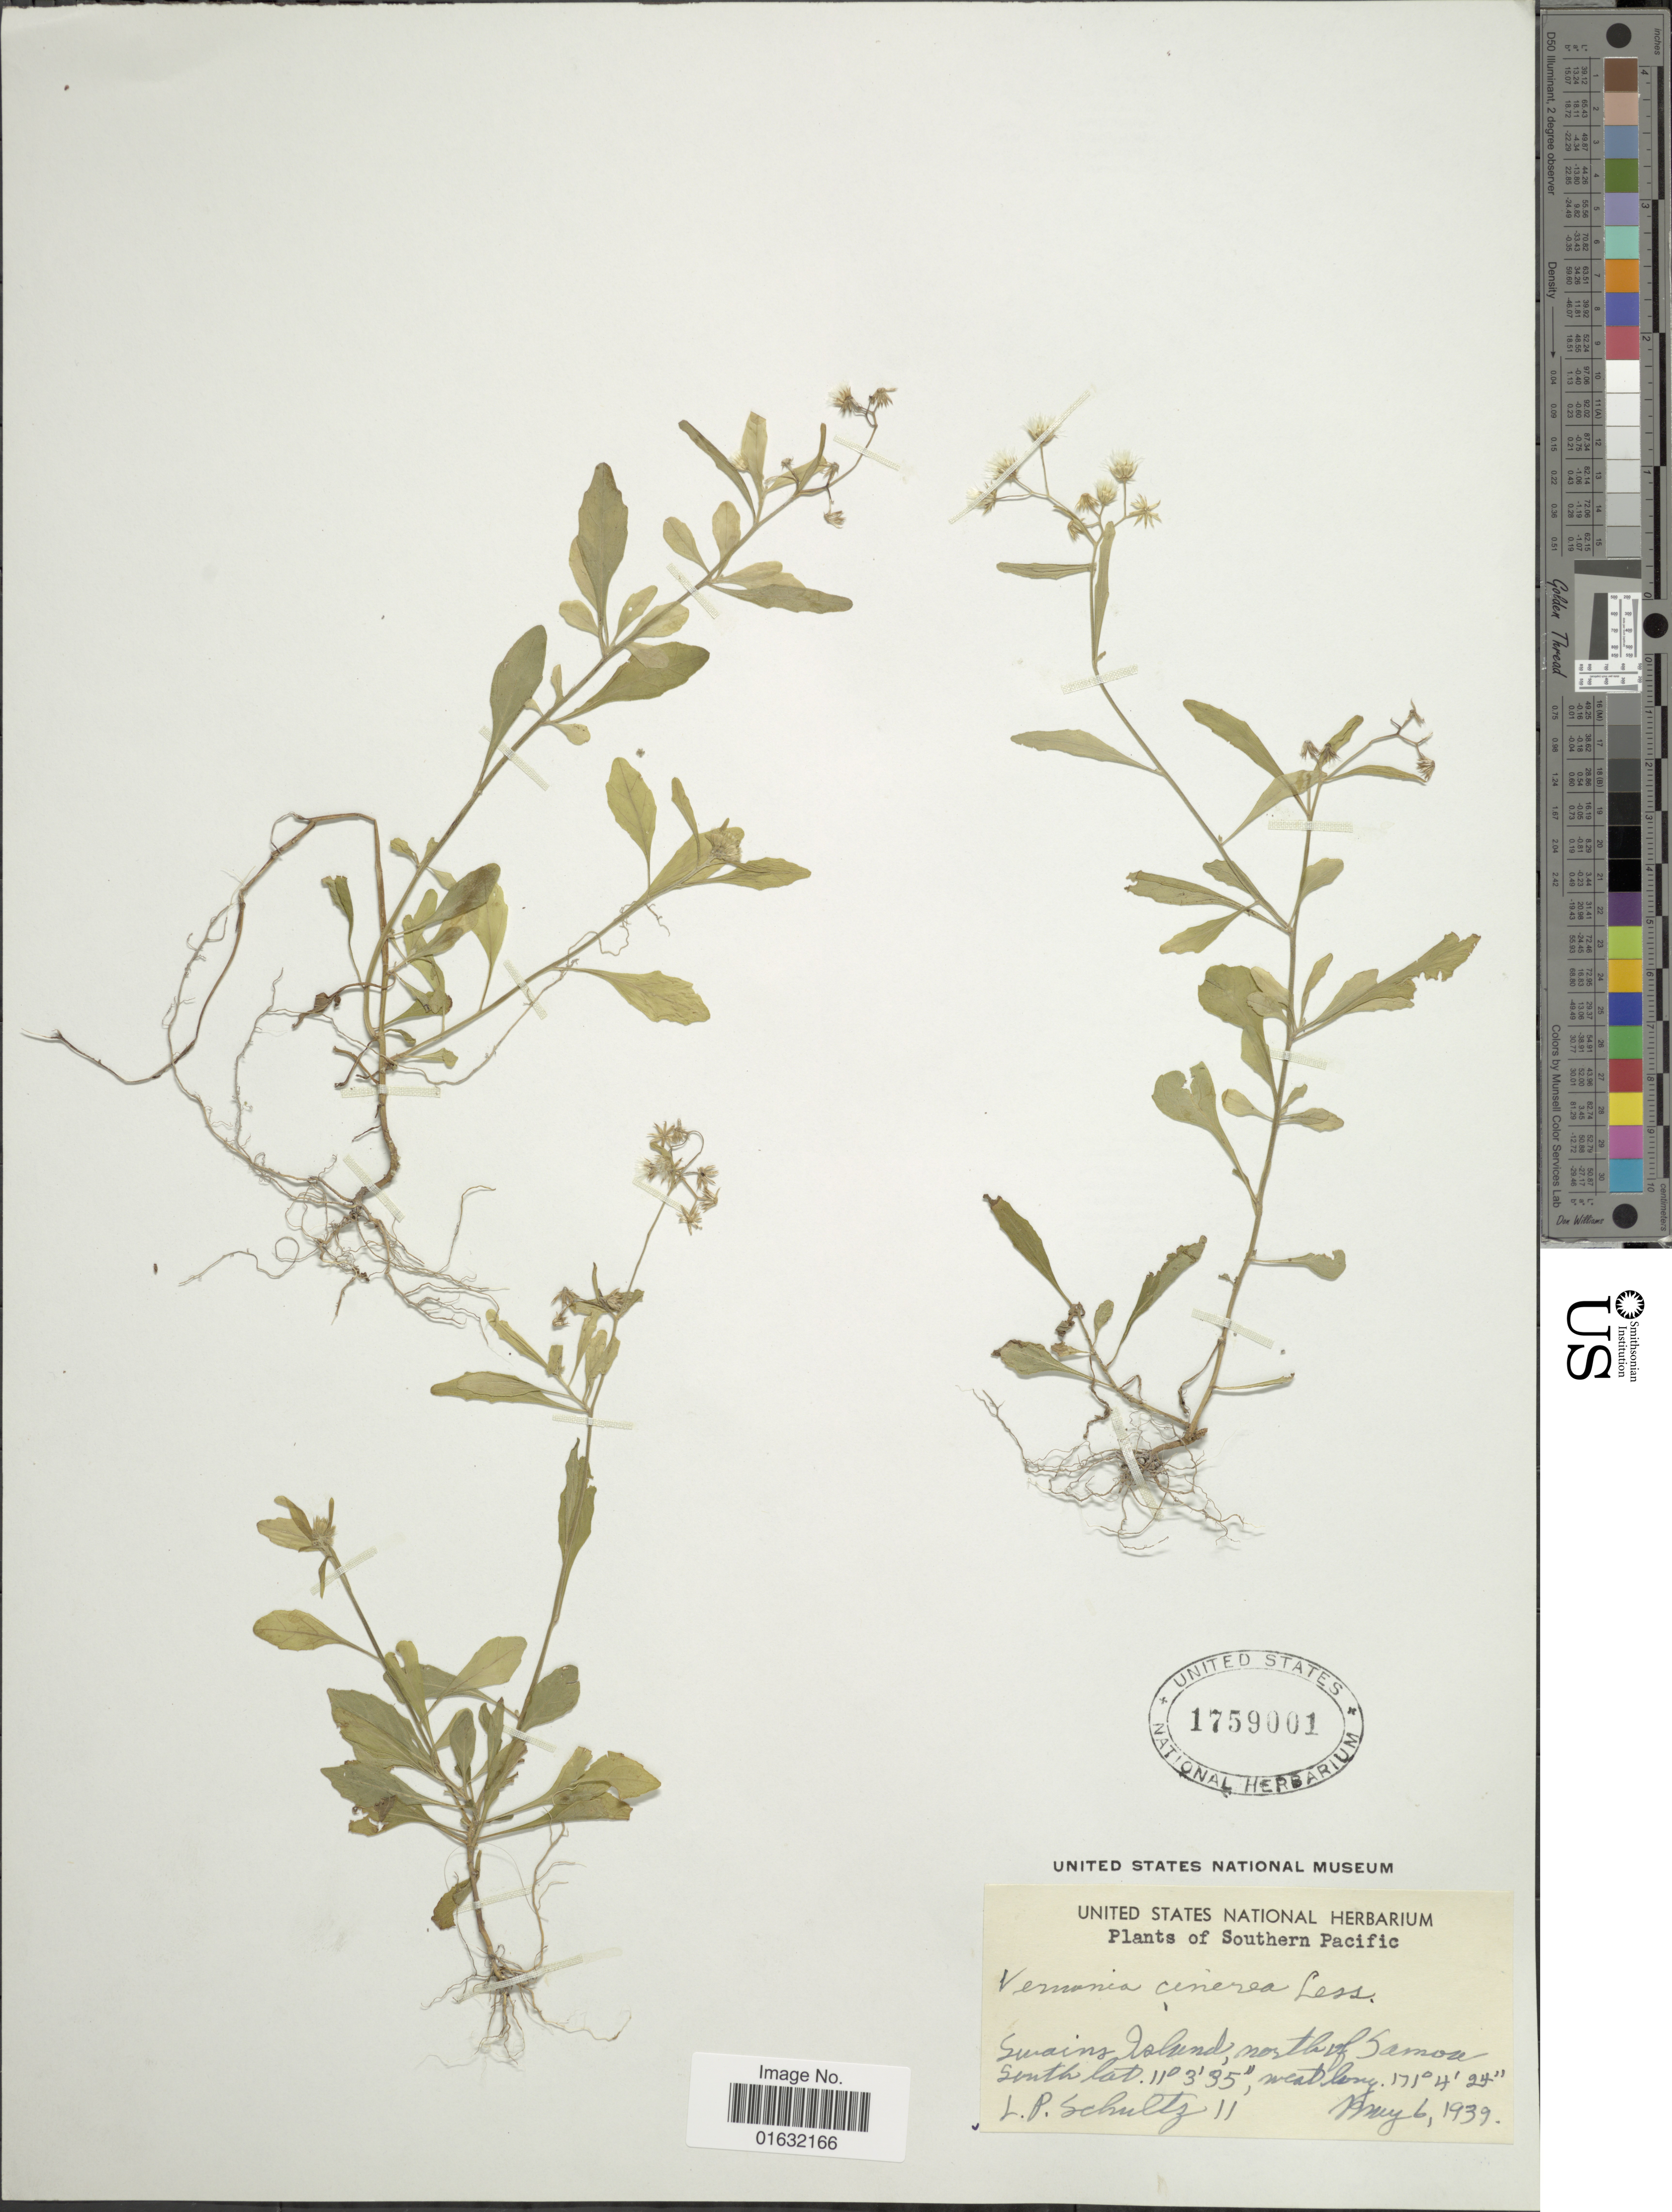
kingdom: Plantae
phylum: Tracheophyta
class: Magnoliopsida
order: Asterales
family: Asteraceae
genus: Cyanthillium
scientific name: Cyanthillium cinereum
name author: (L.) H. Rob.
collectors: L. P. Schultz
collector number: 11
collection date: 1939-05-06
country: American Samoa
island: Swains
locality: Sumains Islands, North of Samoa, South Pacific [interpreted]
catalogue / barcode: US 1759001